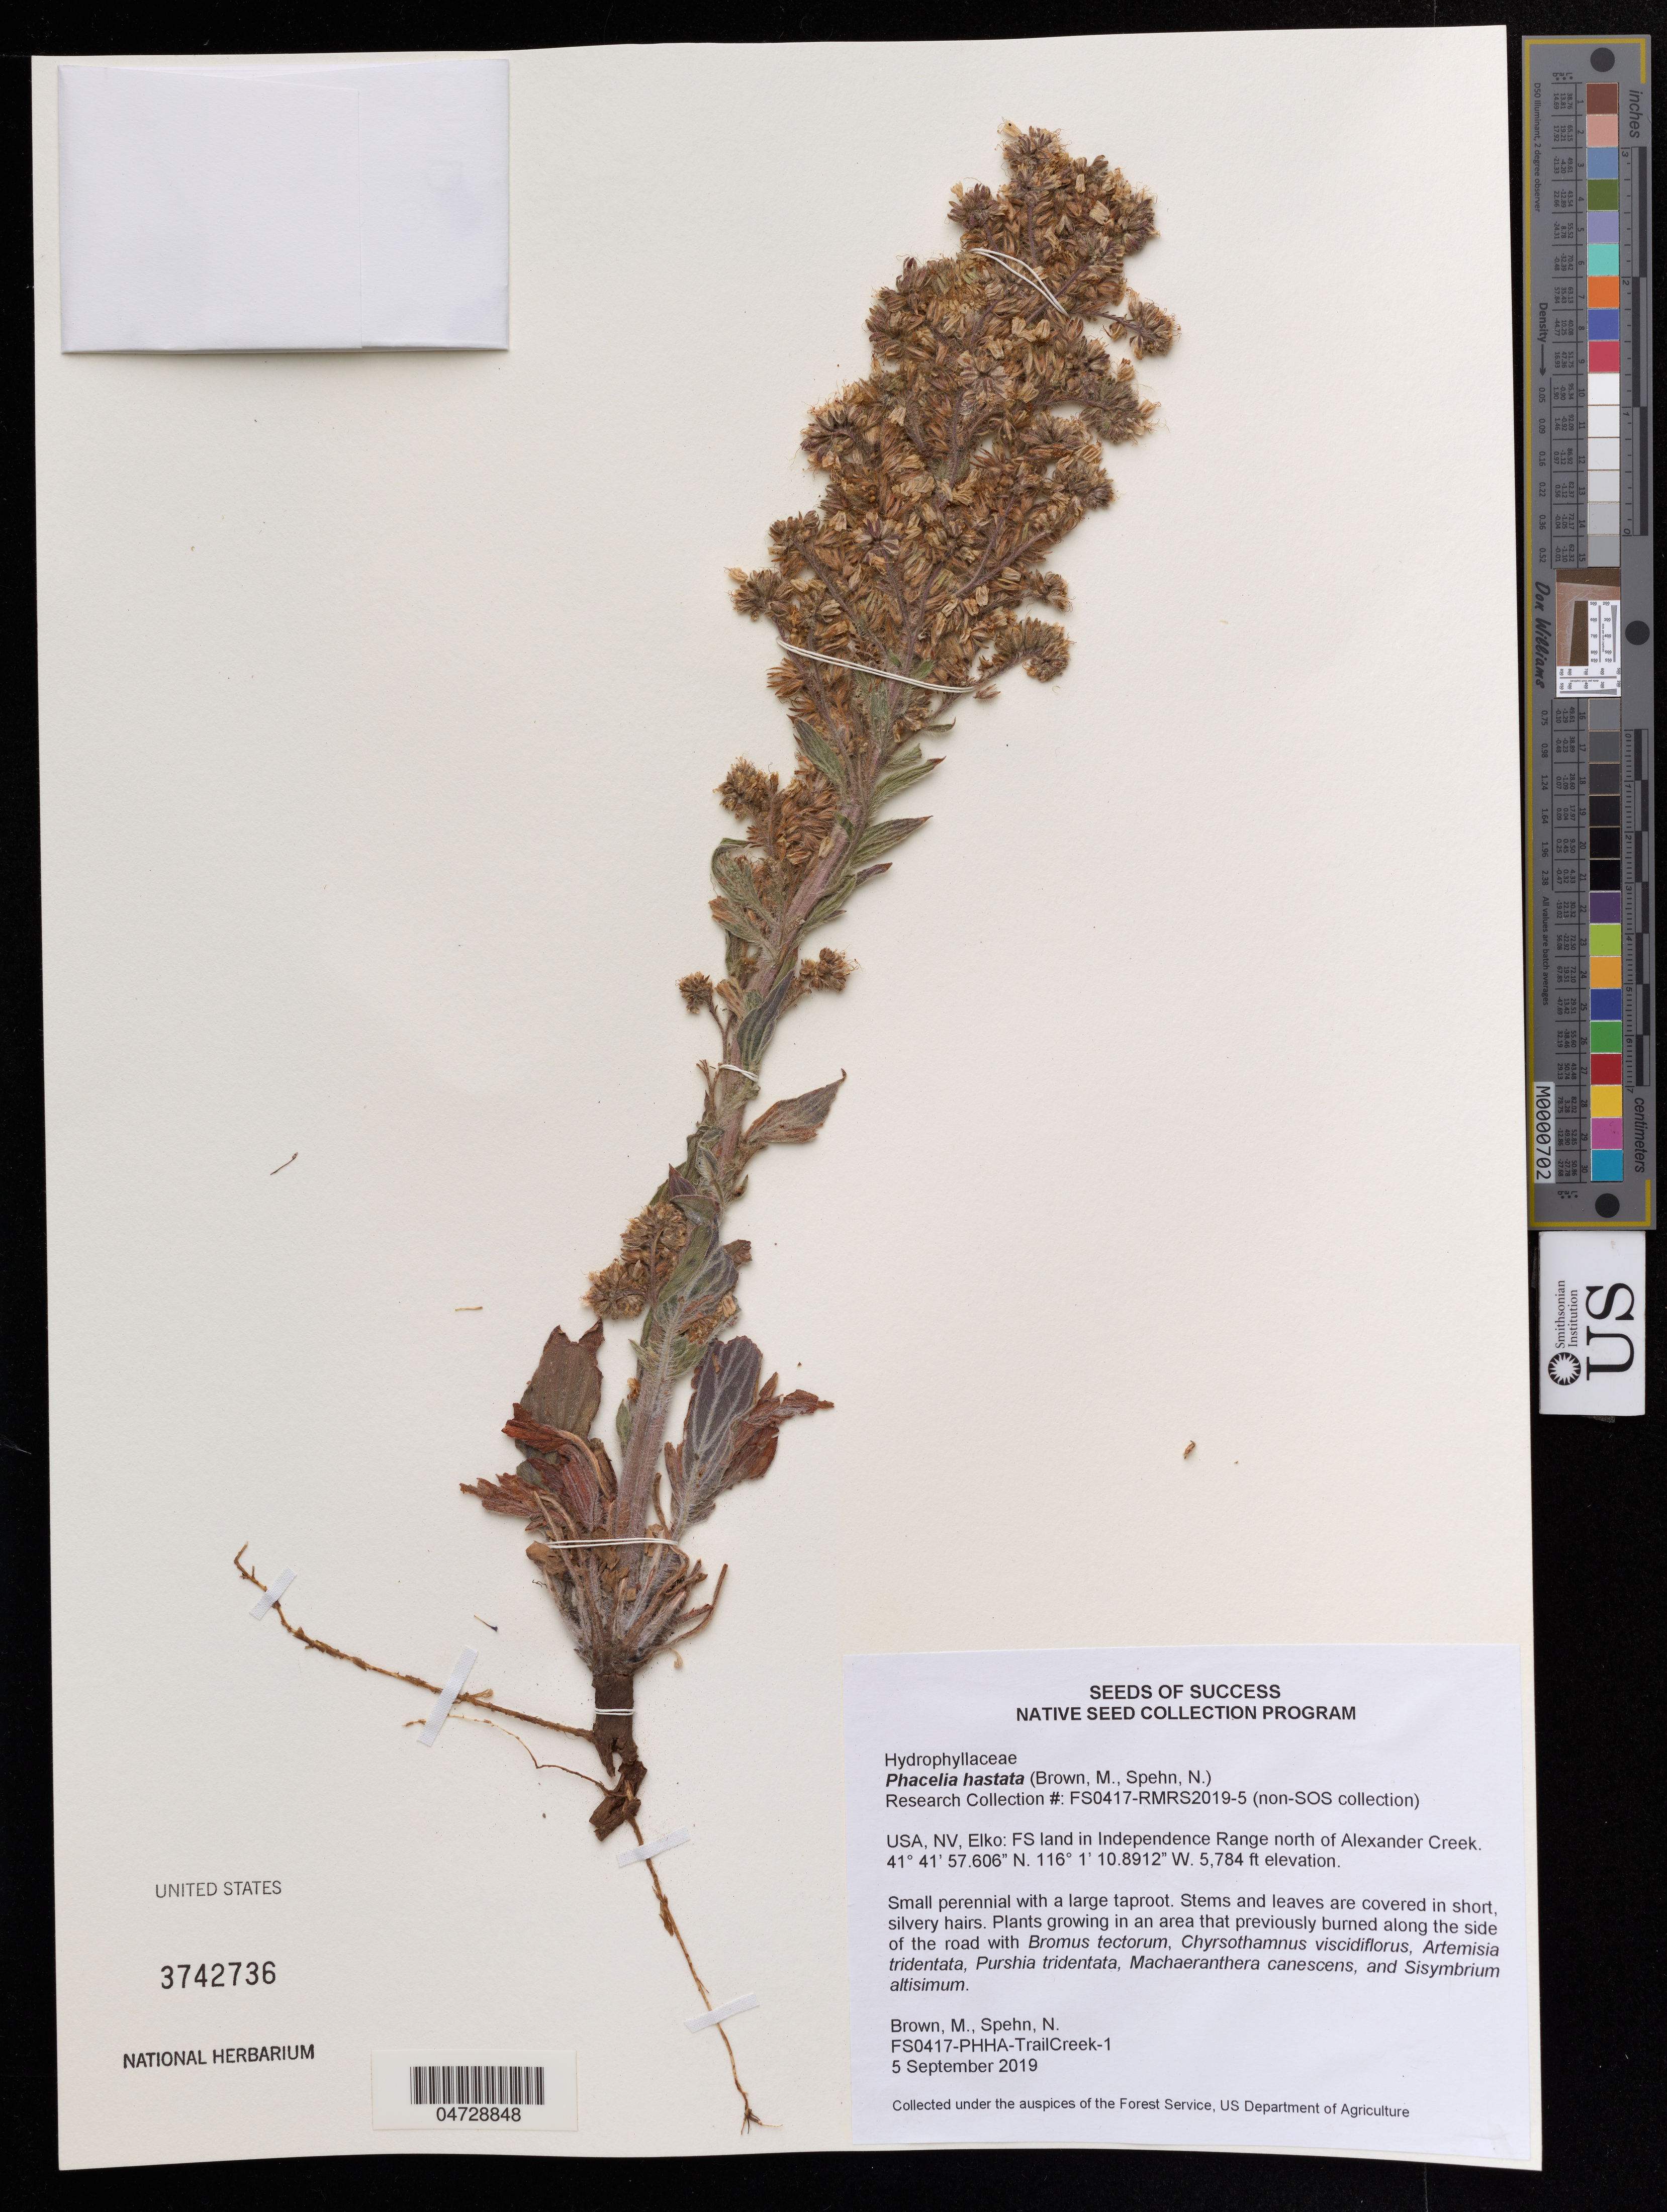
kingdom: Plantae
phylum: Tracheophyta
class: Magnoliopsida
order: Boraginales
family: Hydrophyllaceae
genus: Phacelia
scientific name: Phacelia hastata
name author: Douglas ex Lehm.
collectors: M. Brown & N. Spehn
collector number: FS0417-RMRS2019-5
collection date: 2019-09-05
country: United States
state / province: Nevada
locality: Elko: FS land in Independence Range north of Alexander creek.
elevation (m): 1763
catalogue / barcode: US 3742736